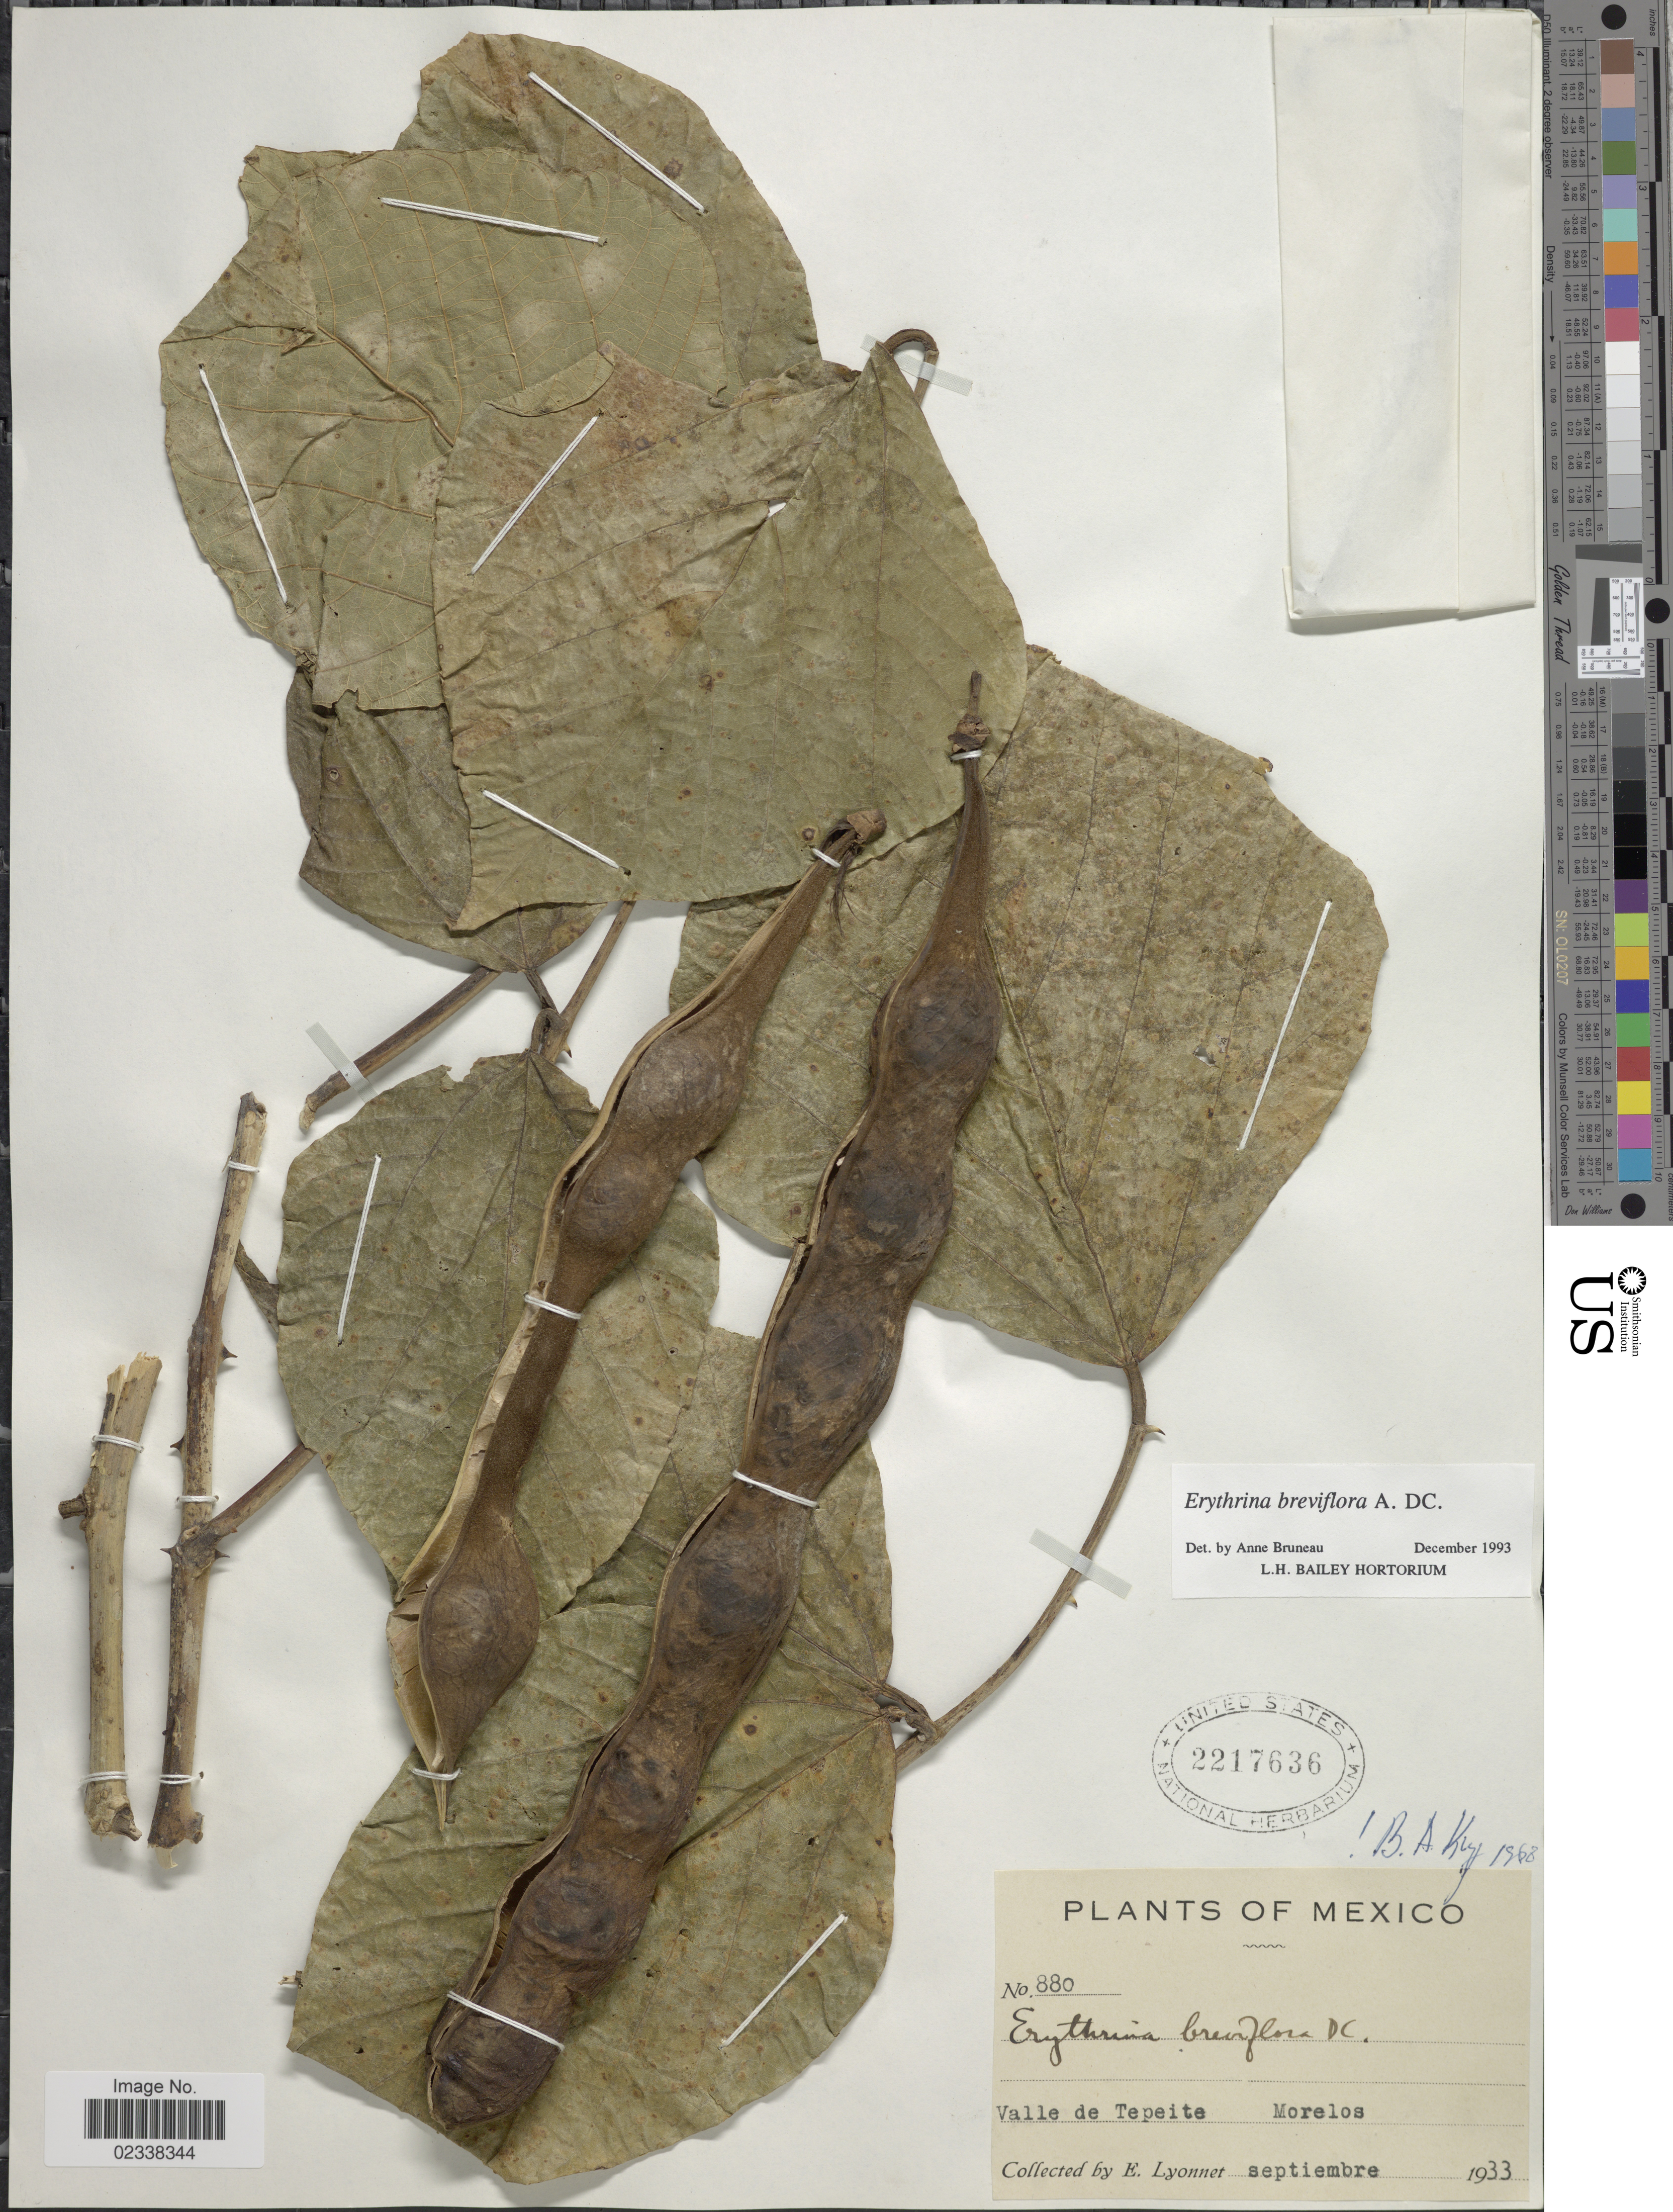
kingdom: Plantae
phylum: Tracheophyta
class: Magnoliopsida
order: Fabales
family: Fabaceae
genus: Erythrina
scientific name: Erythrina breviflora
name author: DC.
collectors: E. Lyonnet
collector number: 880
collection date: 1933-09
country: Mexico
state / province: Morelos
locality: Valle de Tepeite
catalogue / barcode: US 2217636